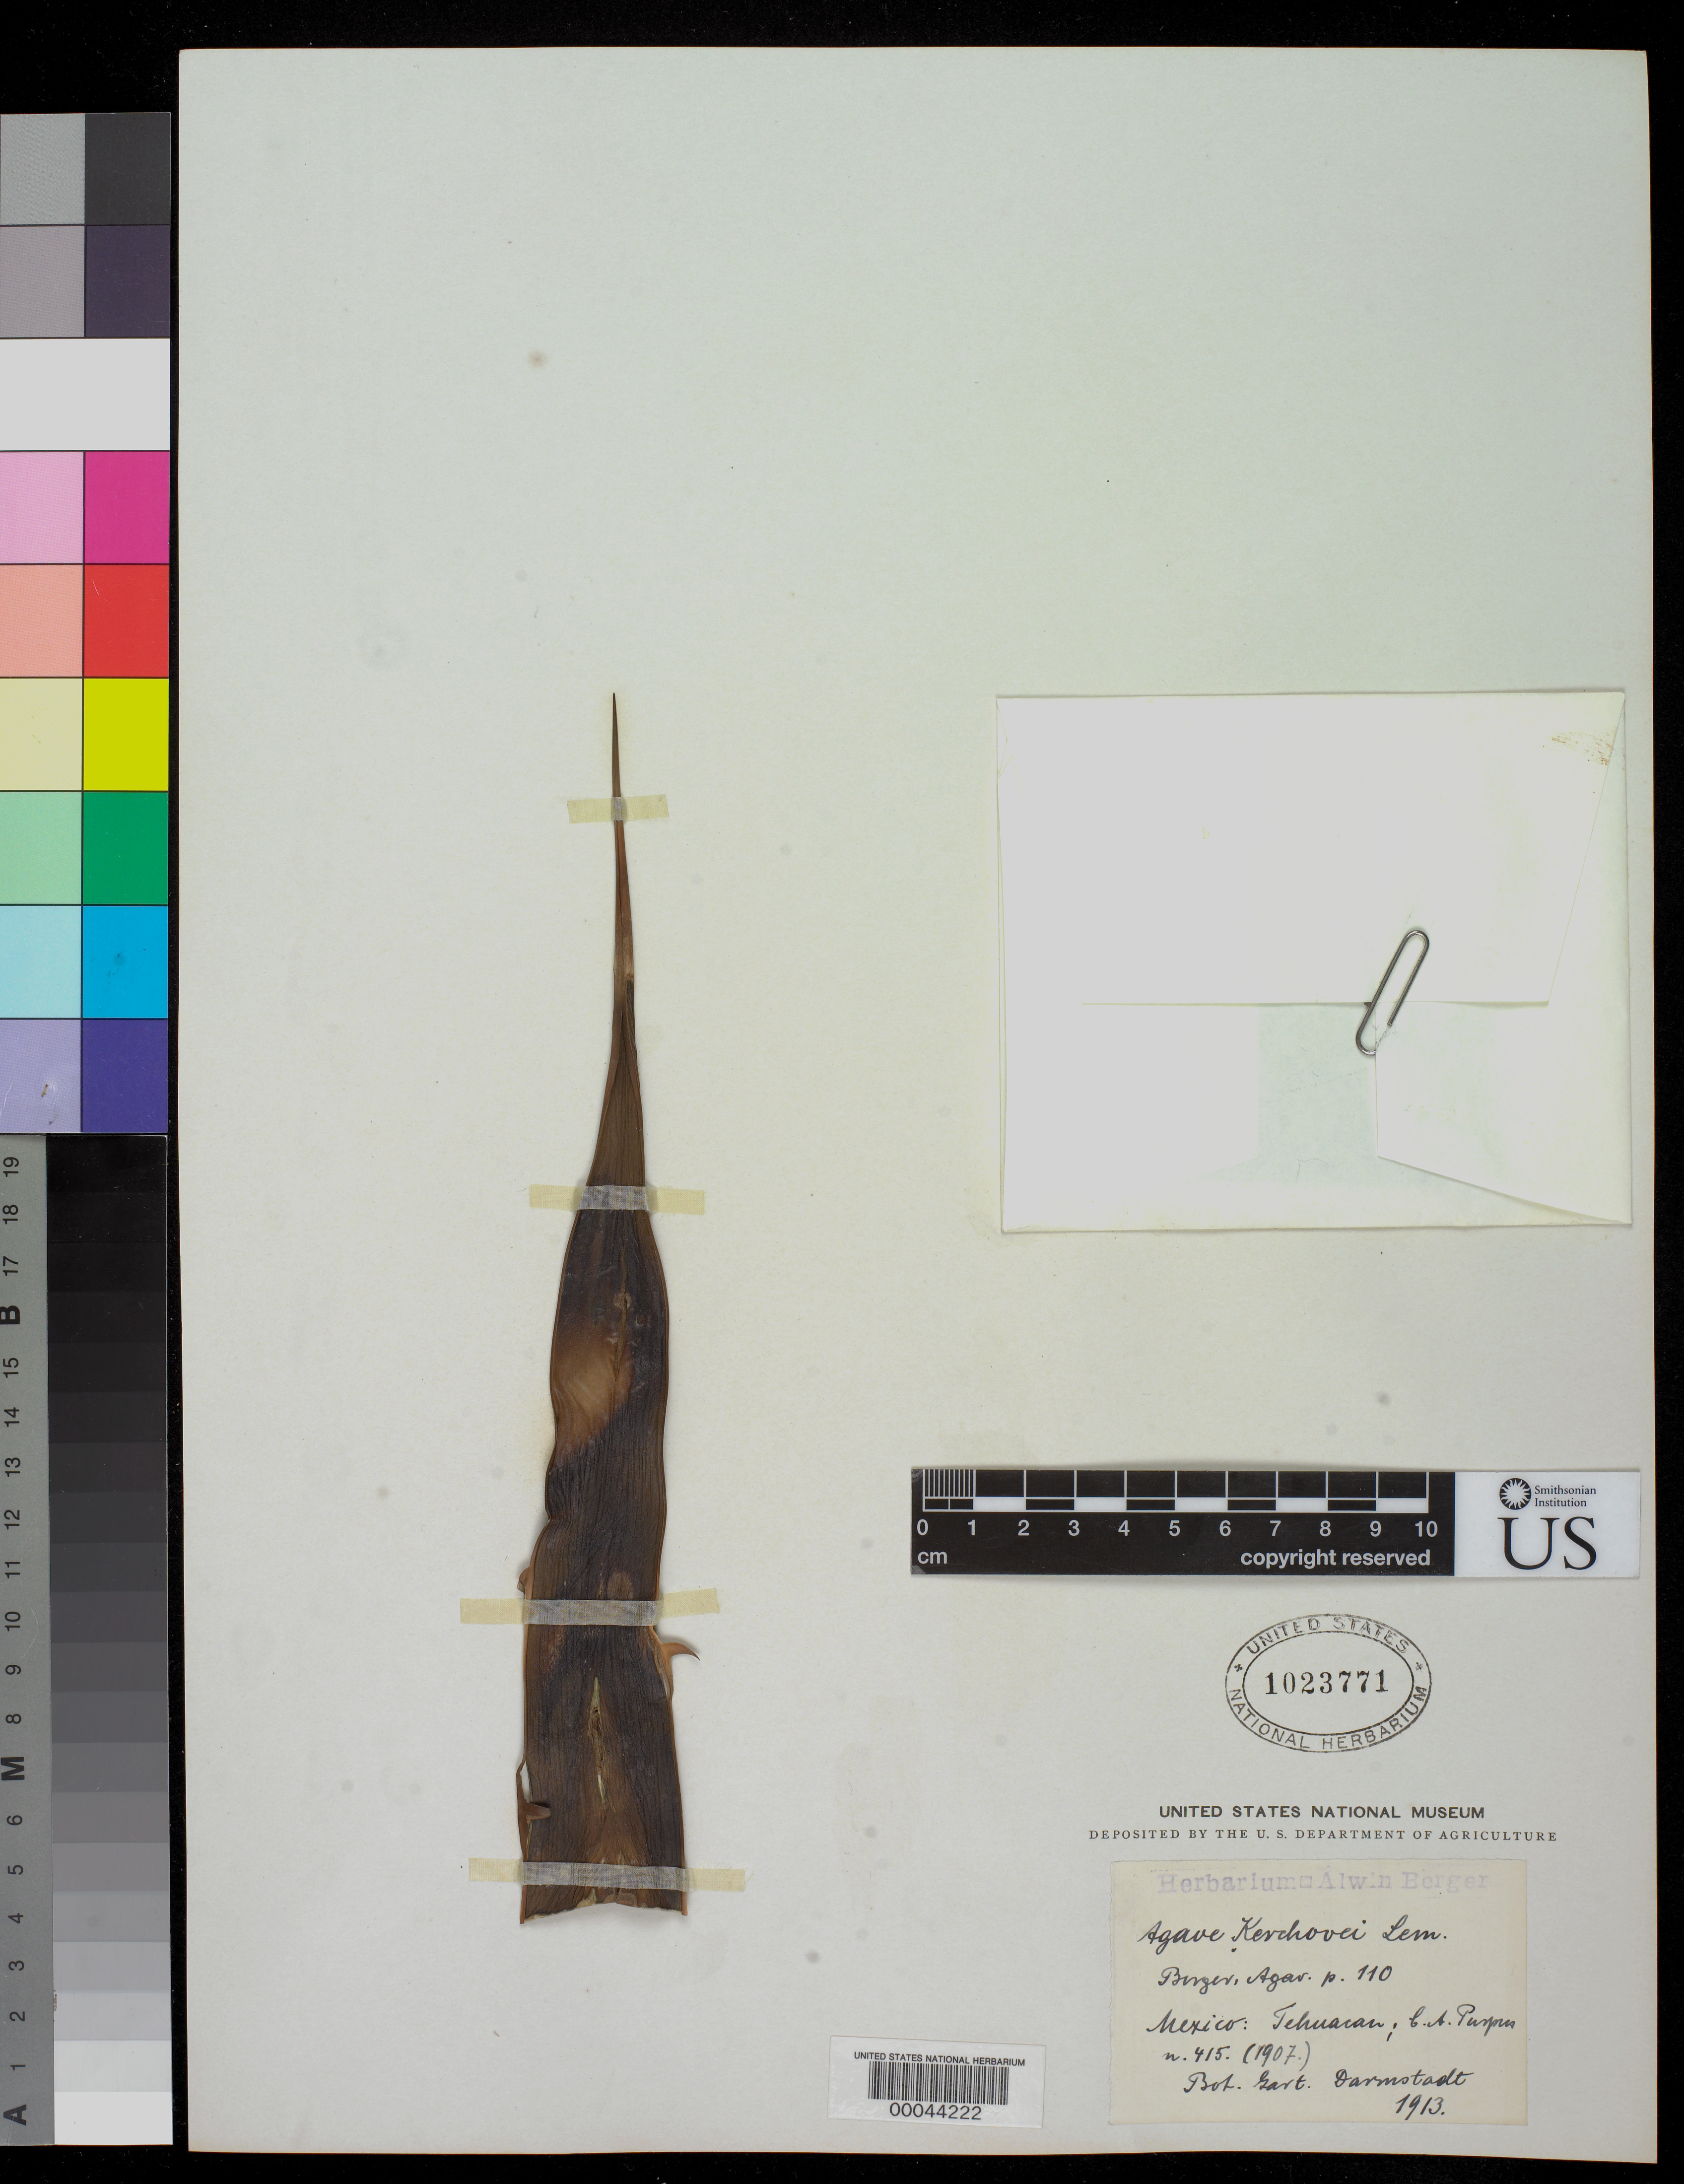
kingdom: Plantae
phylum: Tracheophyta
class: Liliopsida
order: Asparagales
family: Asparagaceae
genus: Agave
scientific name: Agave kerchovei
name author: Lem.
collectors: C. A. Purpus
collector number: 415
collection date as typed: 1907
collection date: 1907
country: Mexico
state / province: Puebla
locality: Tehuacan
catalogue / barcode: US 1023771